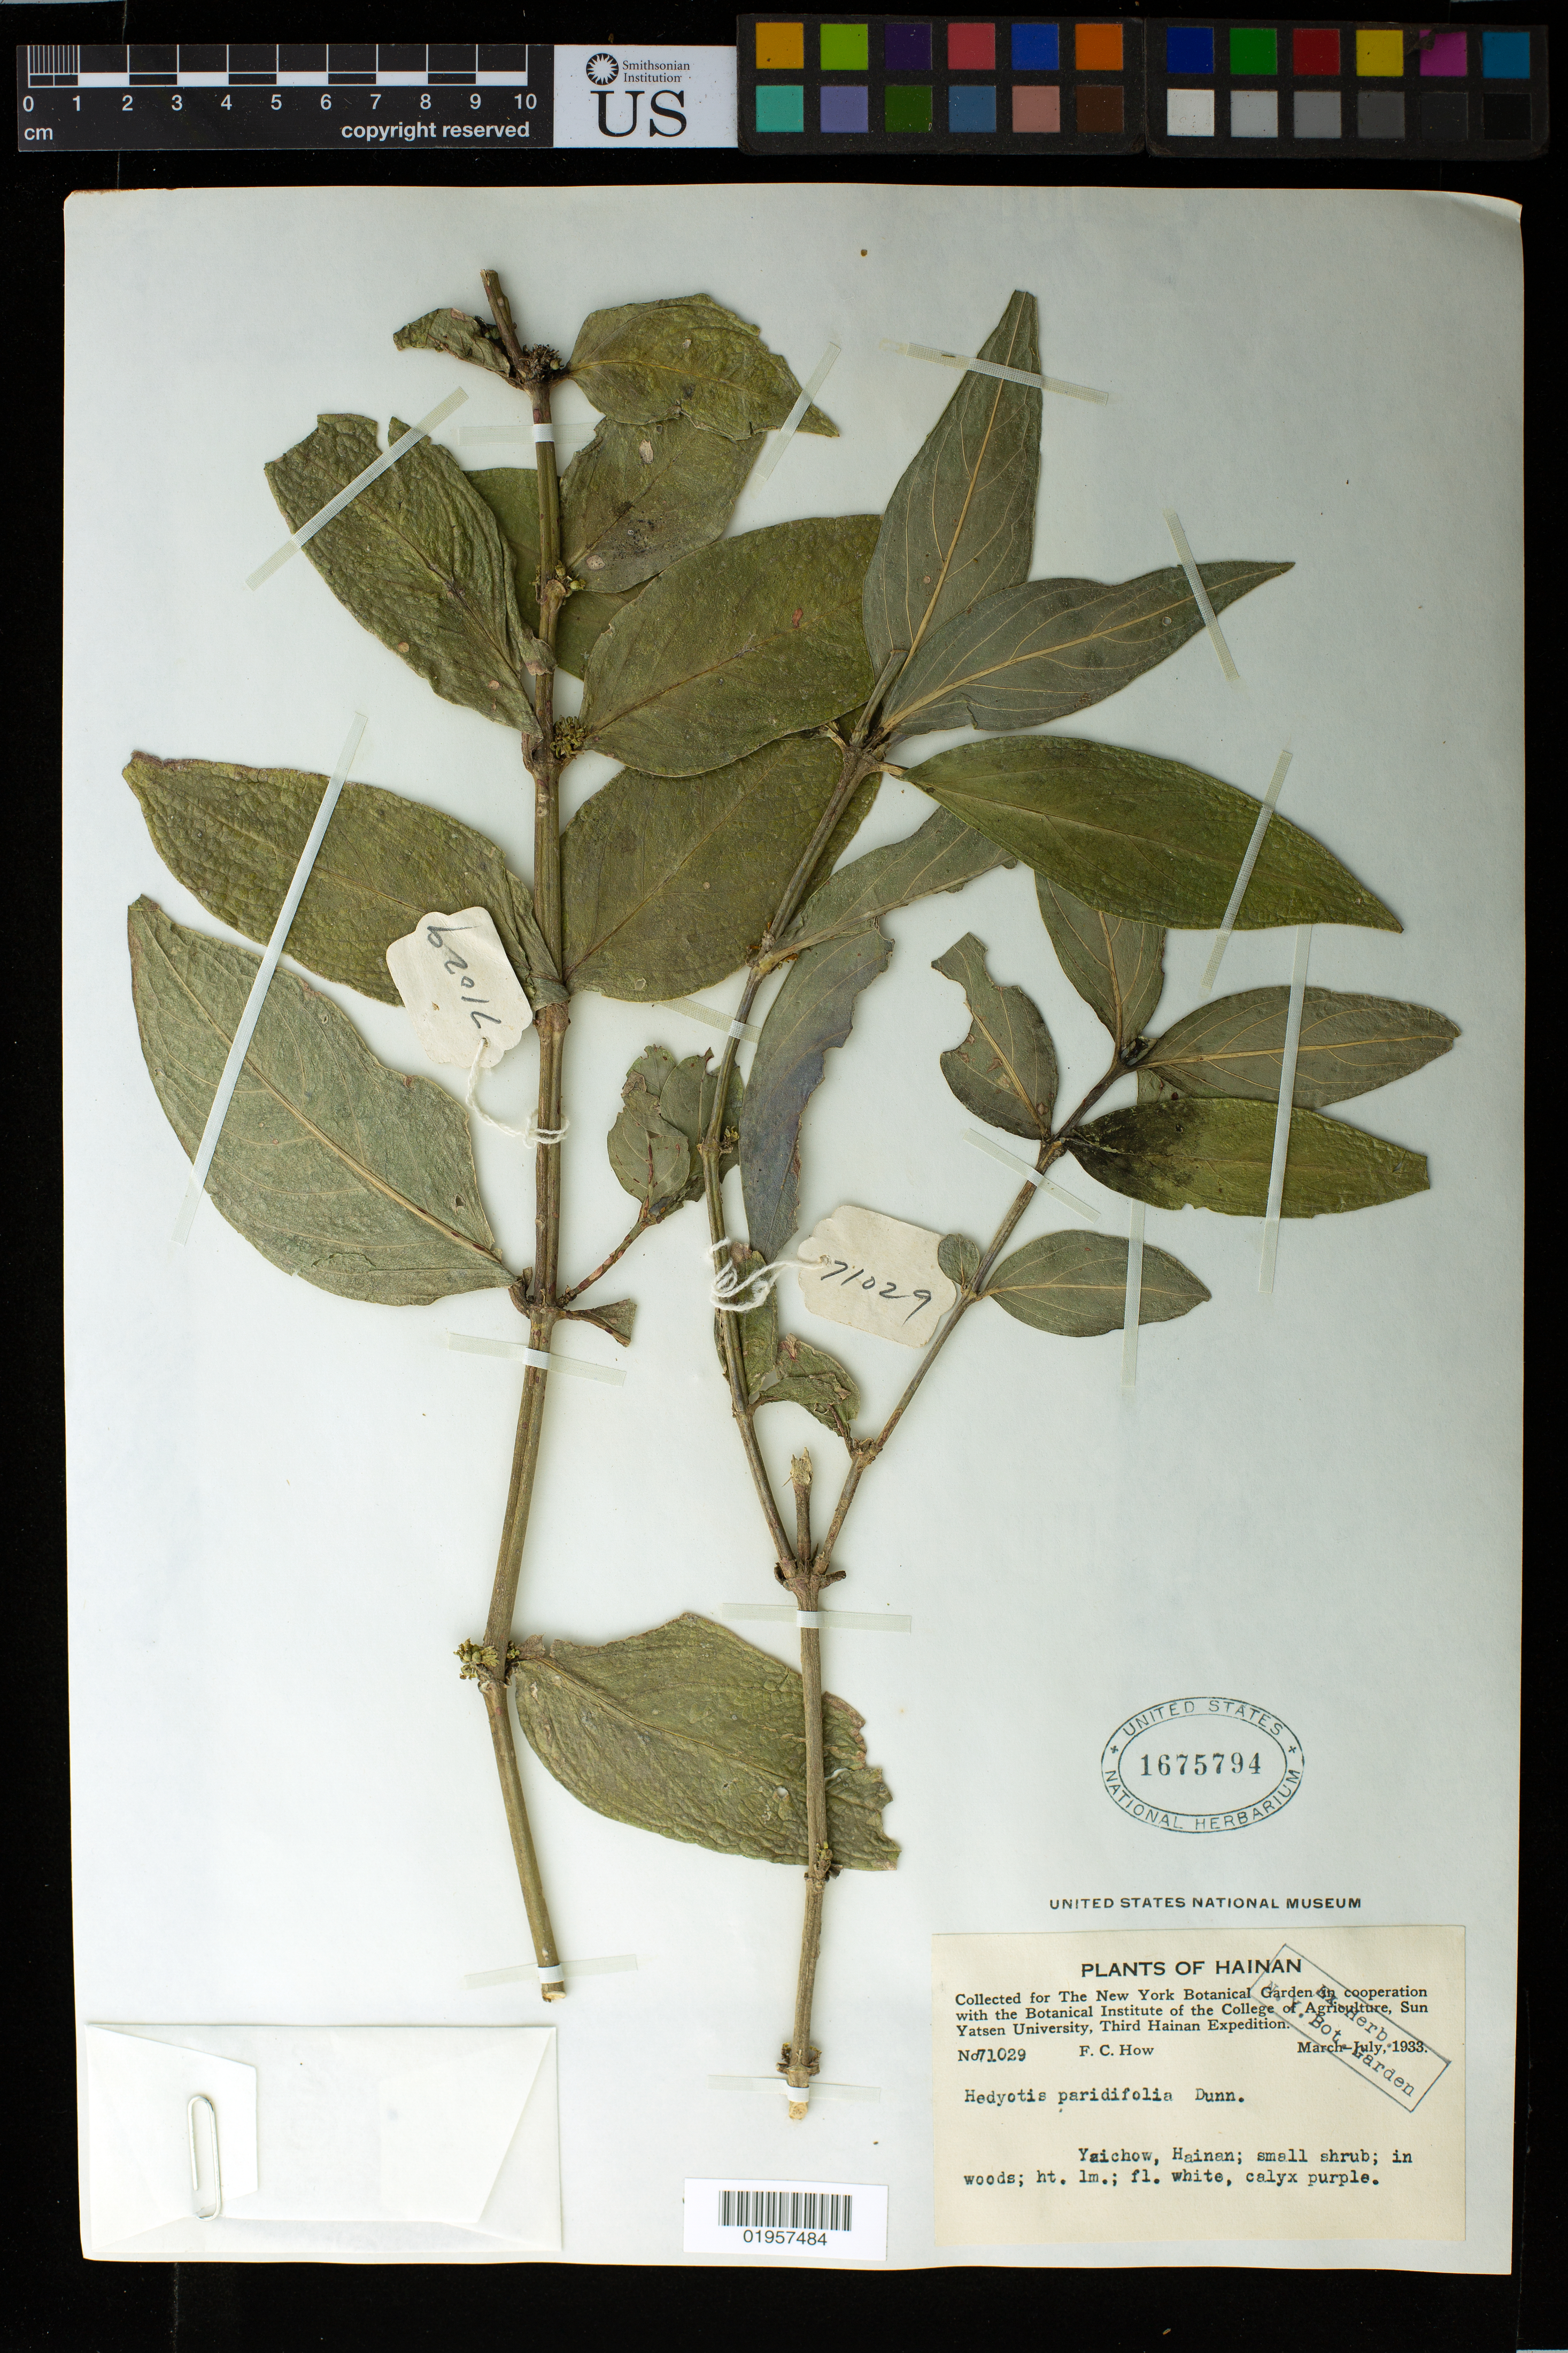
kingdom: Plantae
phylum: Tracheophyta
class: Magnoliopsida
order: Gentianales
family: Rubiaceae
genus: Hedyotis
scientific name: Hedyotis paridifolia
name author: Dunn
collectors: F. C. How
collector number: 71029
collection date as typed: Mar-Jul 1933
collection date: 1933-03/1933-07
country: China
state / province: Hainan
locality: Yaichow.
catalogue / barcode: US 1675794